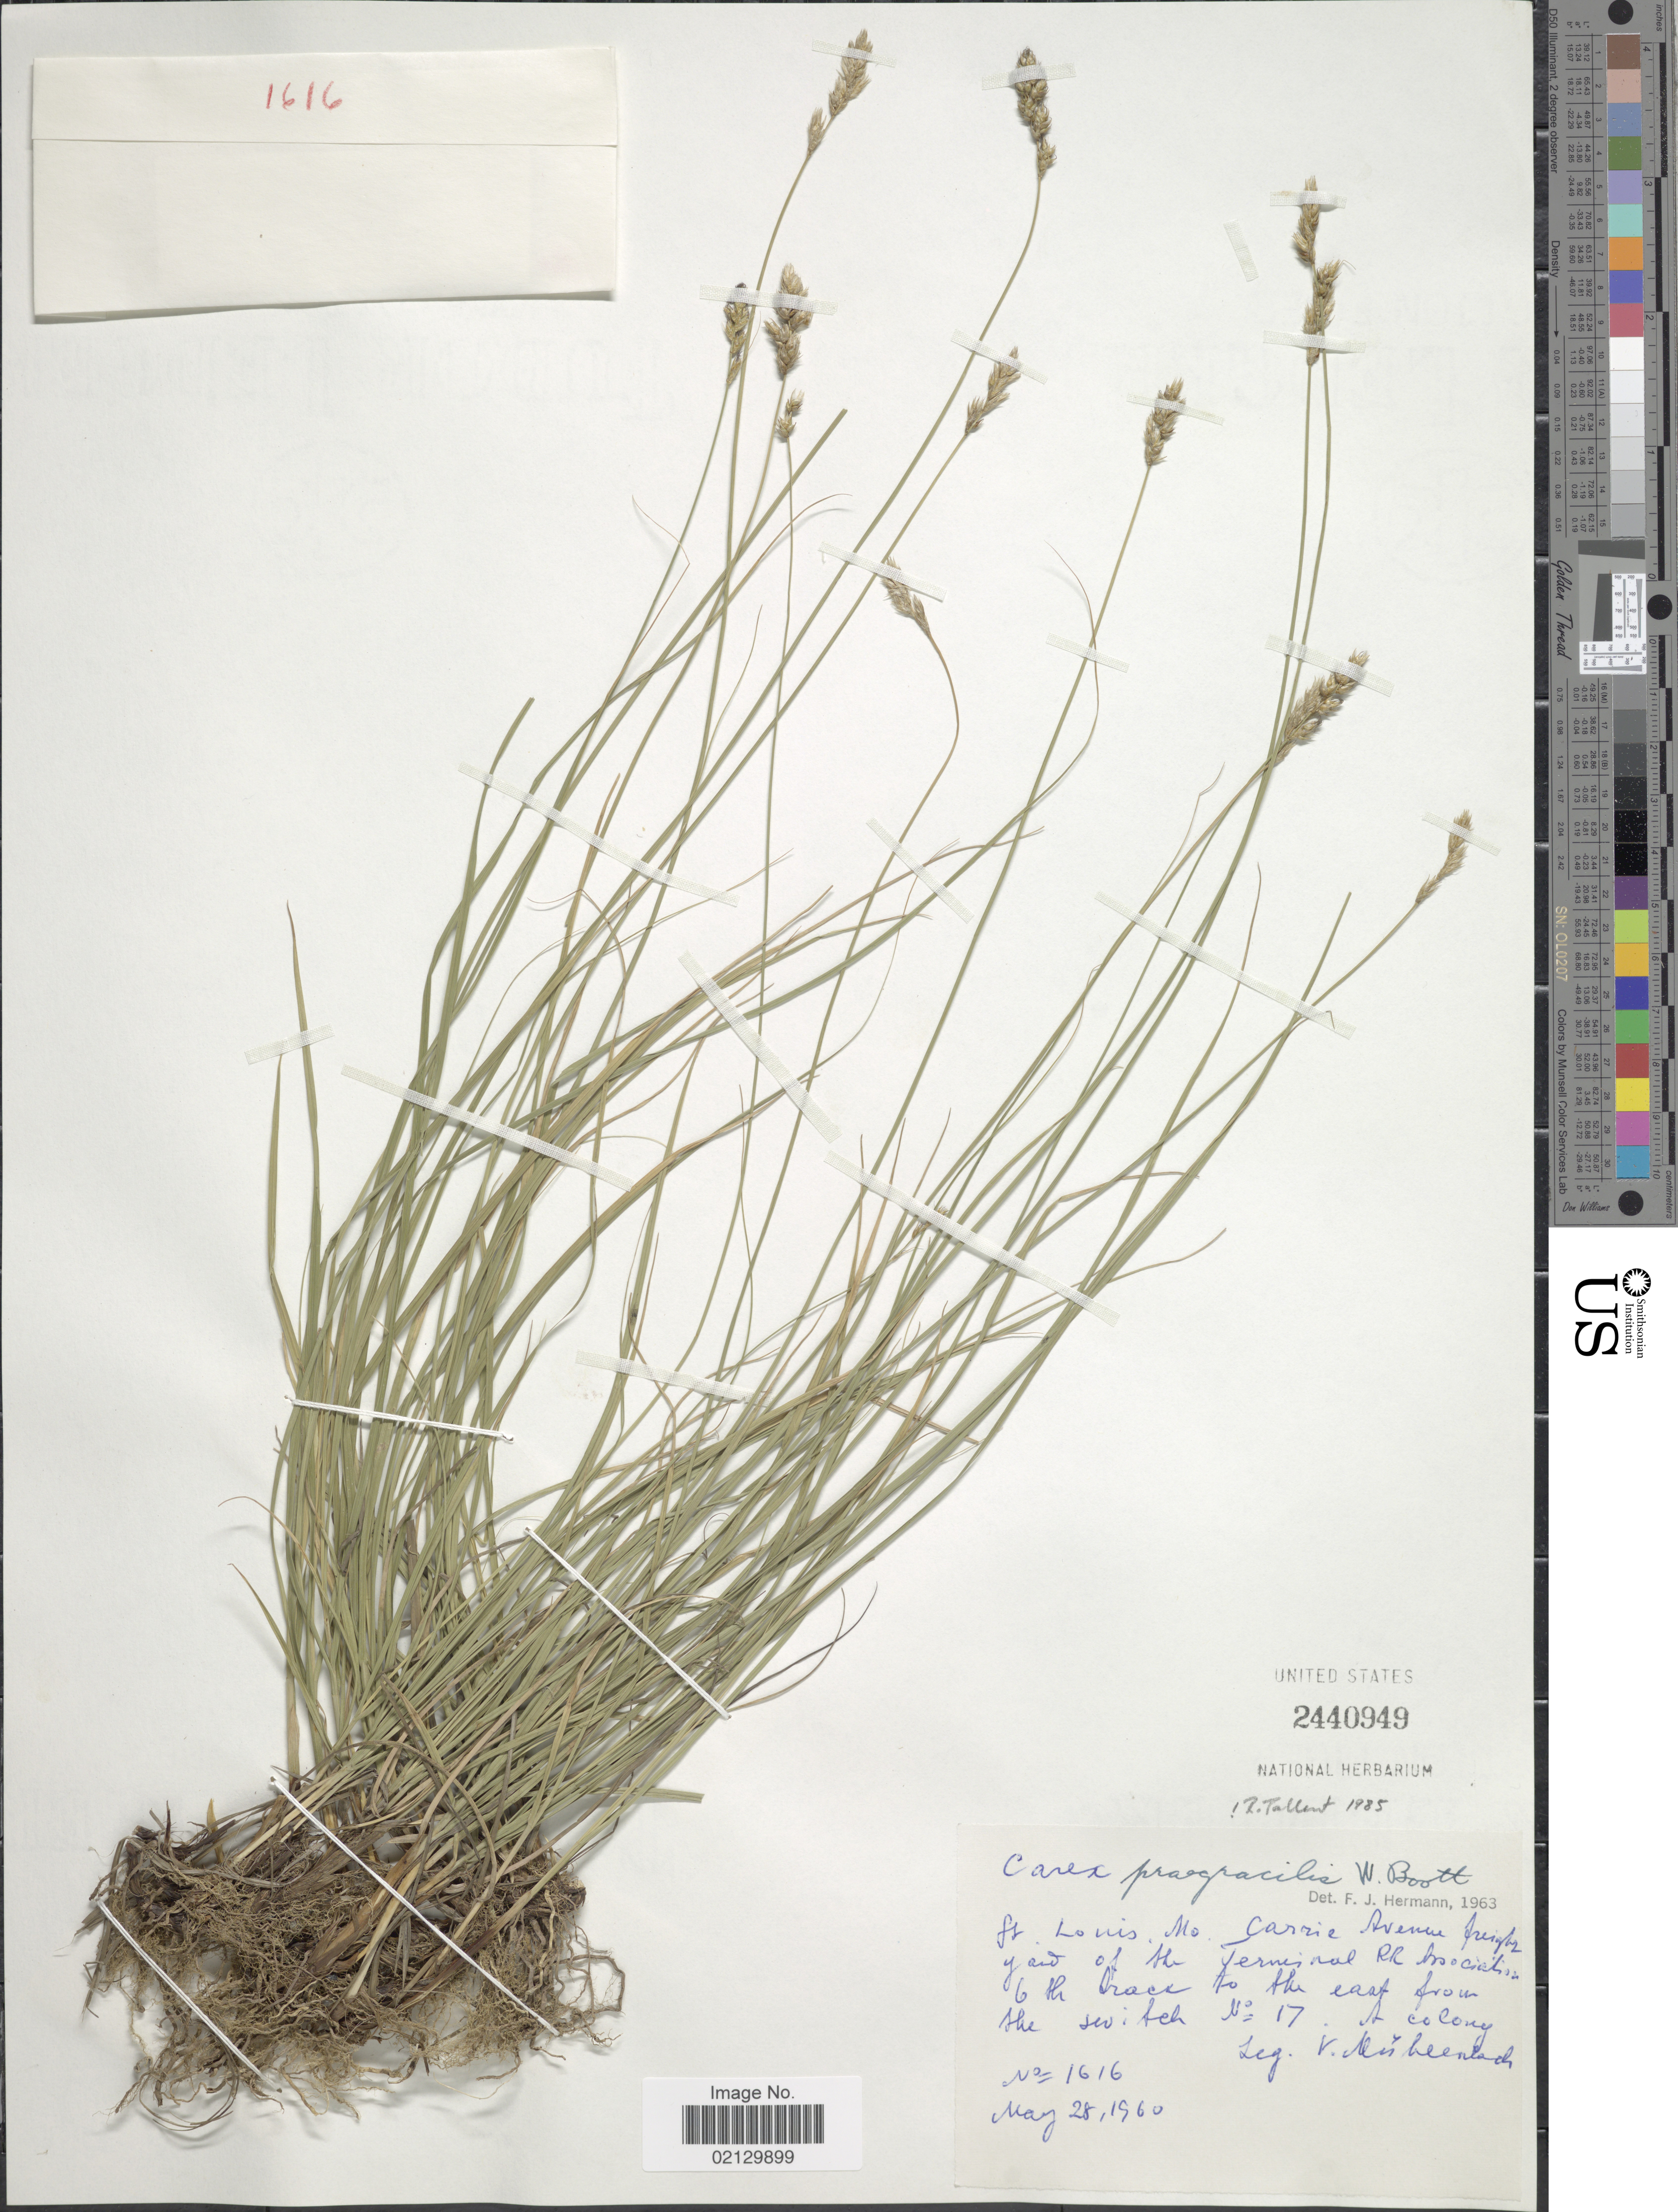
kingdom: Plantae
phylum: Tracheophyta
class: Liliopsida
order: Poales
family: Cyperaceae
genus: Carex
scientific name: Carex praegracilis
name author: W. Boott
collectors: V. Mühlenbach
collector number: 1616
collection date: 1960-05-28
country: United States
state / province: Missouri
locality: St. Louis Mo. Carrie Avenue freight yard of the terminal RR Association 6th track to the east from the switch No. 17.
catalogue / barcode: US 2440949